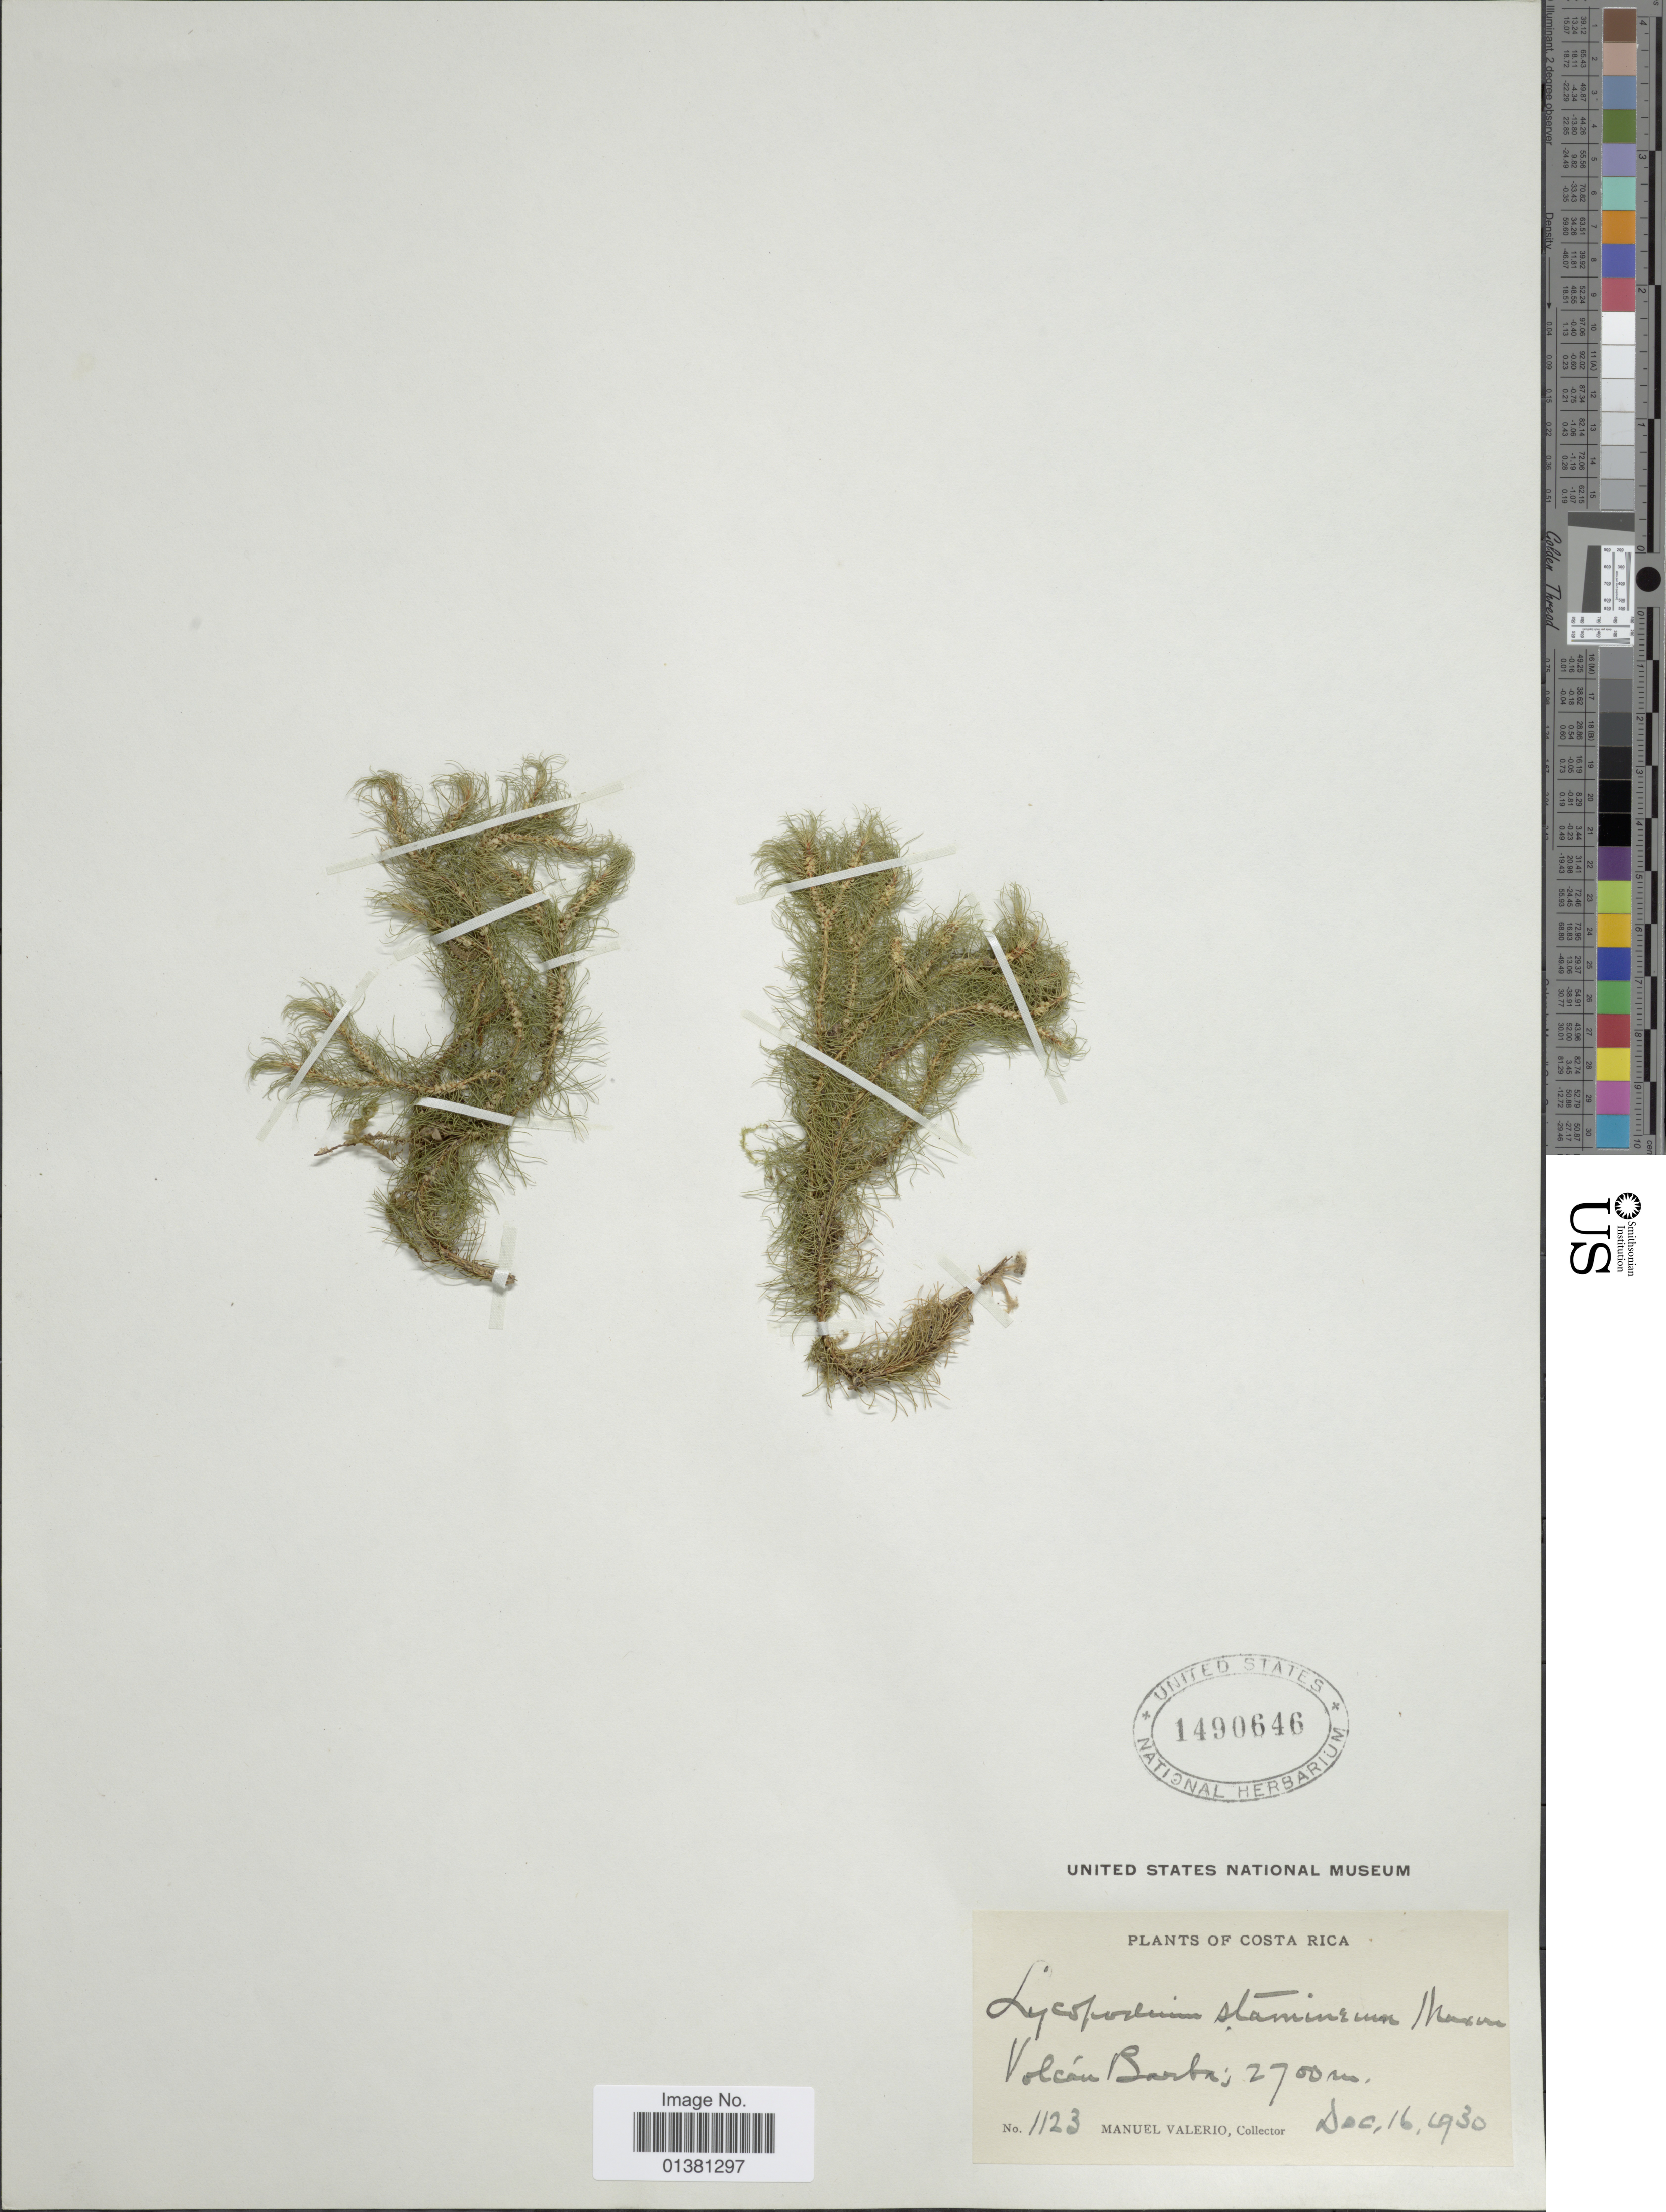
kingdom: Plantae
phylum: Tracheophyta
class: Lycopodiopsida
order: Lycopodiales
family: Lycopodiaceae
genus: Phlegmariurus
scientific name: Phlegmariurus wilsonii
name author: (Underw. & F.E. Lloyd) B. Øllg.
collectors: M. Valerio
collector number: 1123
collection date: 1930-12-16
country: Costa Rica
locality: Volcán Barba [Barva Volcano]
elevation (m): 2700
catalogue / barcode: US 1490646